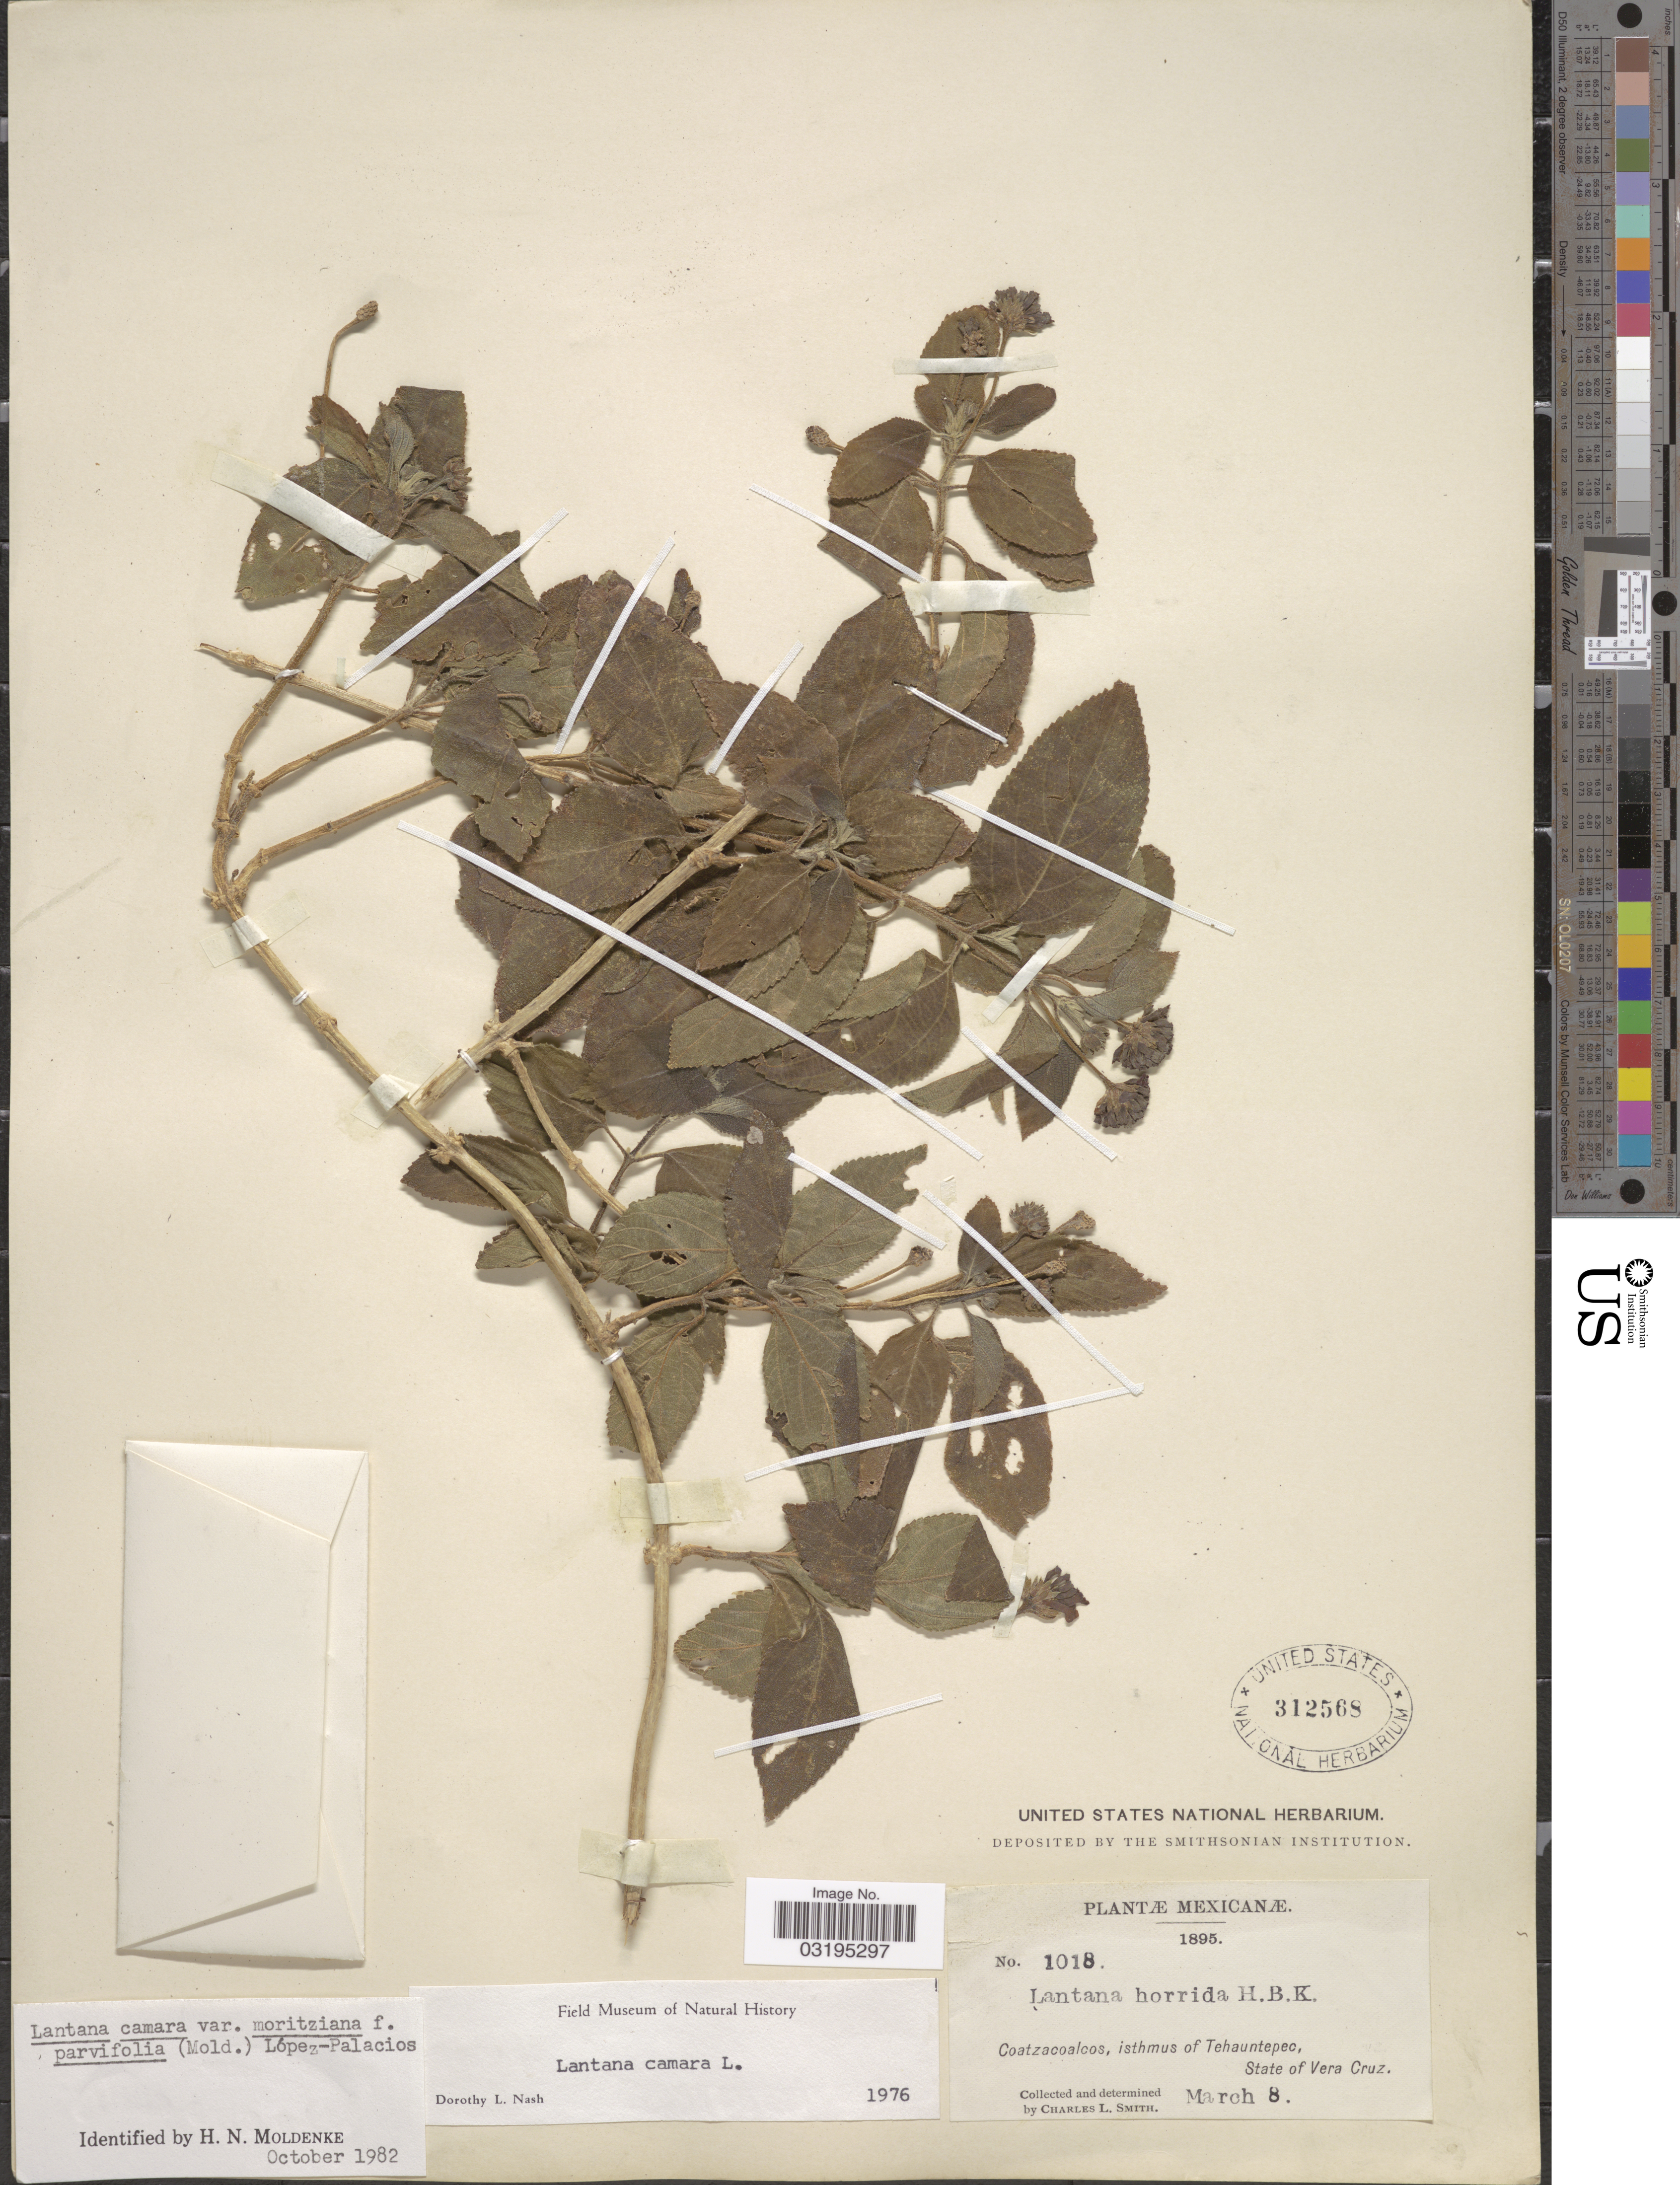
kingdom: Plantae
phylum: Tracheophyta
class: Magnoliopsida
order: Lamiales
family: Verbenaceae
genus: Lantana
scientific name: Lantana camara f. parvifolia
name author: Moldenke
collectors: C. L. Smith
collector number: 1018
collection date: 1895-03-08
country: Mexico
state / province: Veracruz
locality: Coatzacoalcos, isthmus of Tehuantepec, State of Vera Cruz.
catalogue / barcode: US 312568